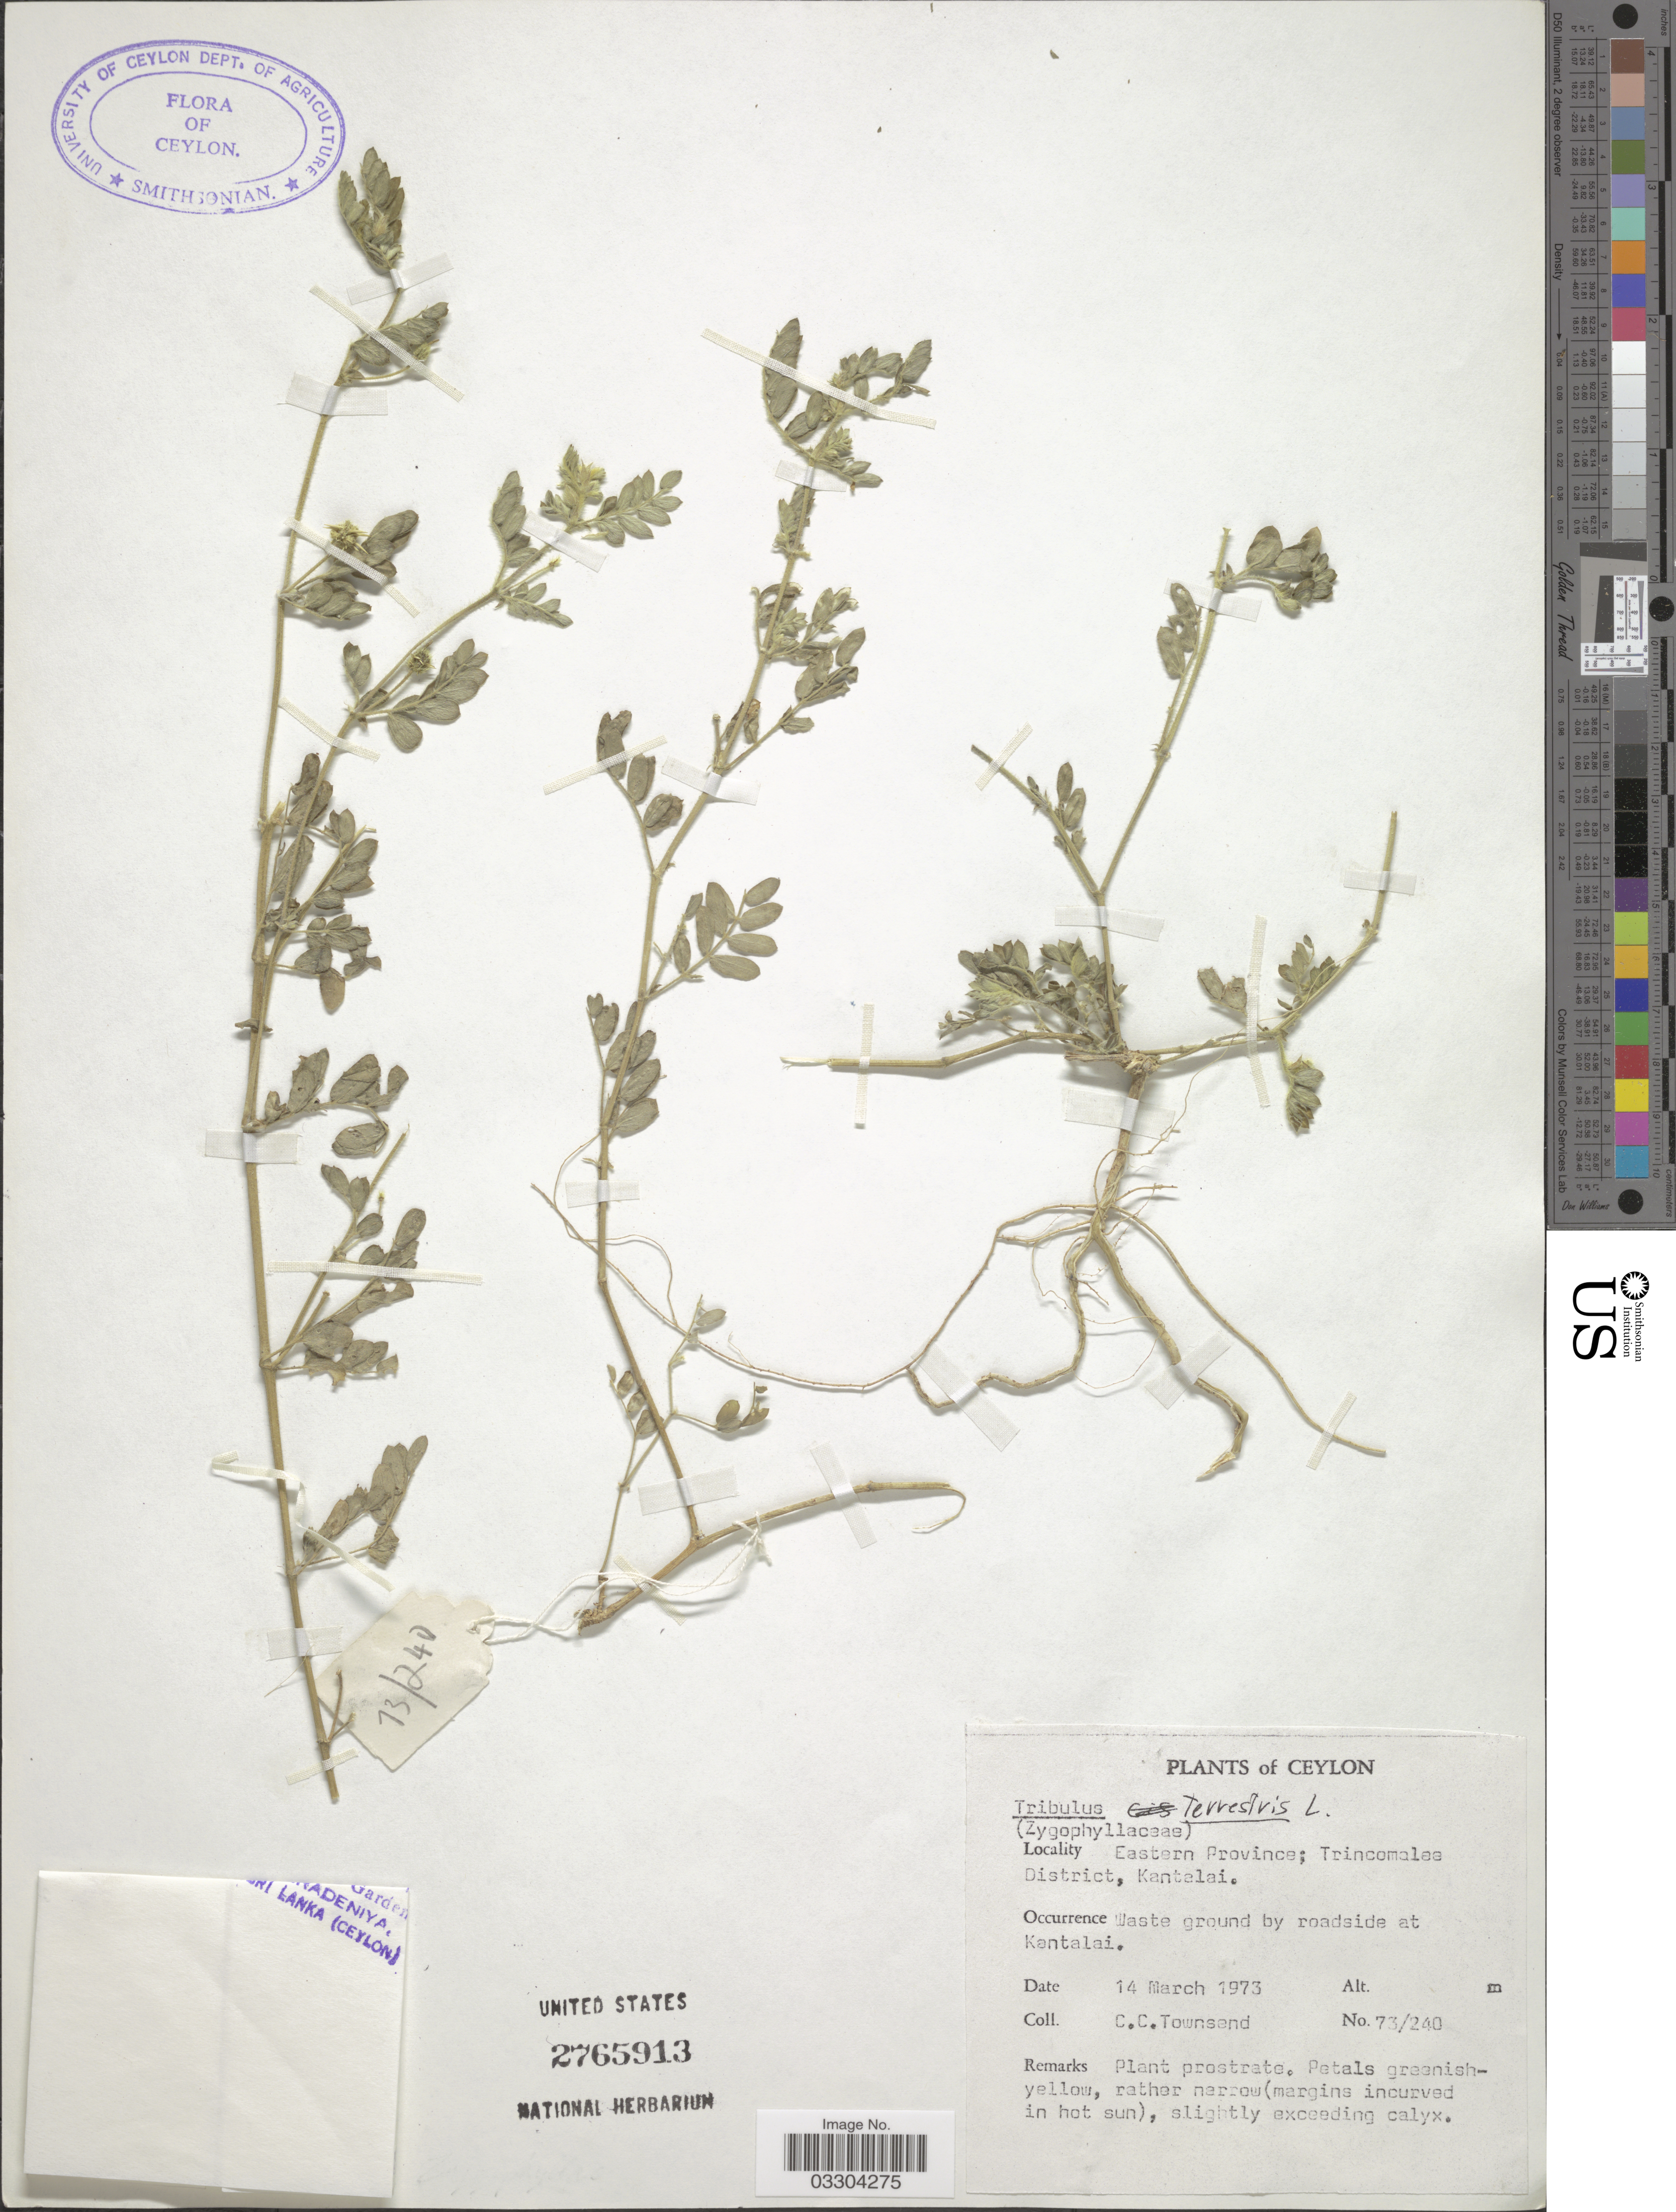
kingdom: Plantae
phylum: Tracheophyta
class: Magnoliopsida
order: Zygophyllales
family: Zygophyllaceae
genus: Tribulus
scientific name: Tribulus terrestris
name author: L.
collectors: C. C. Townsend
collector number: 73/240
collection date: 1973-03-14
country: Sri Lanka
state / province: Eastern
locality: Ceylon. Eastern Province; Trincomalee District, Kantelai.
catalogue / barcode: US 2765913